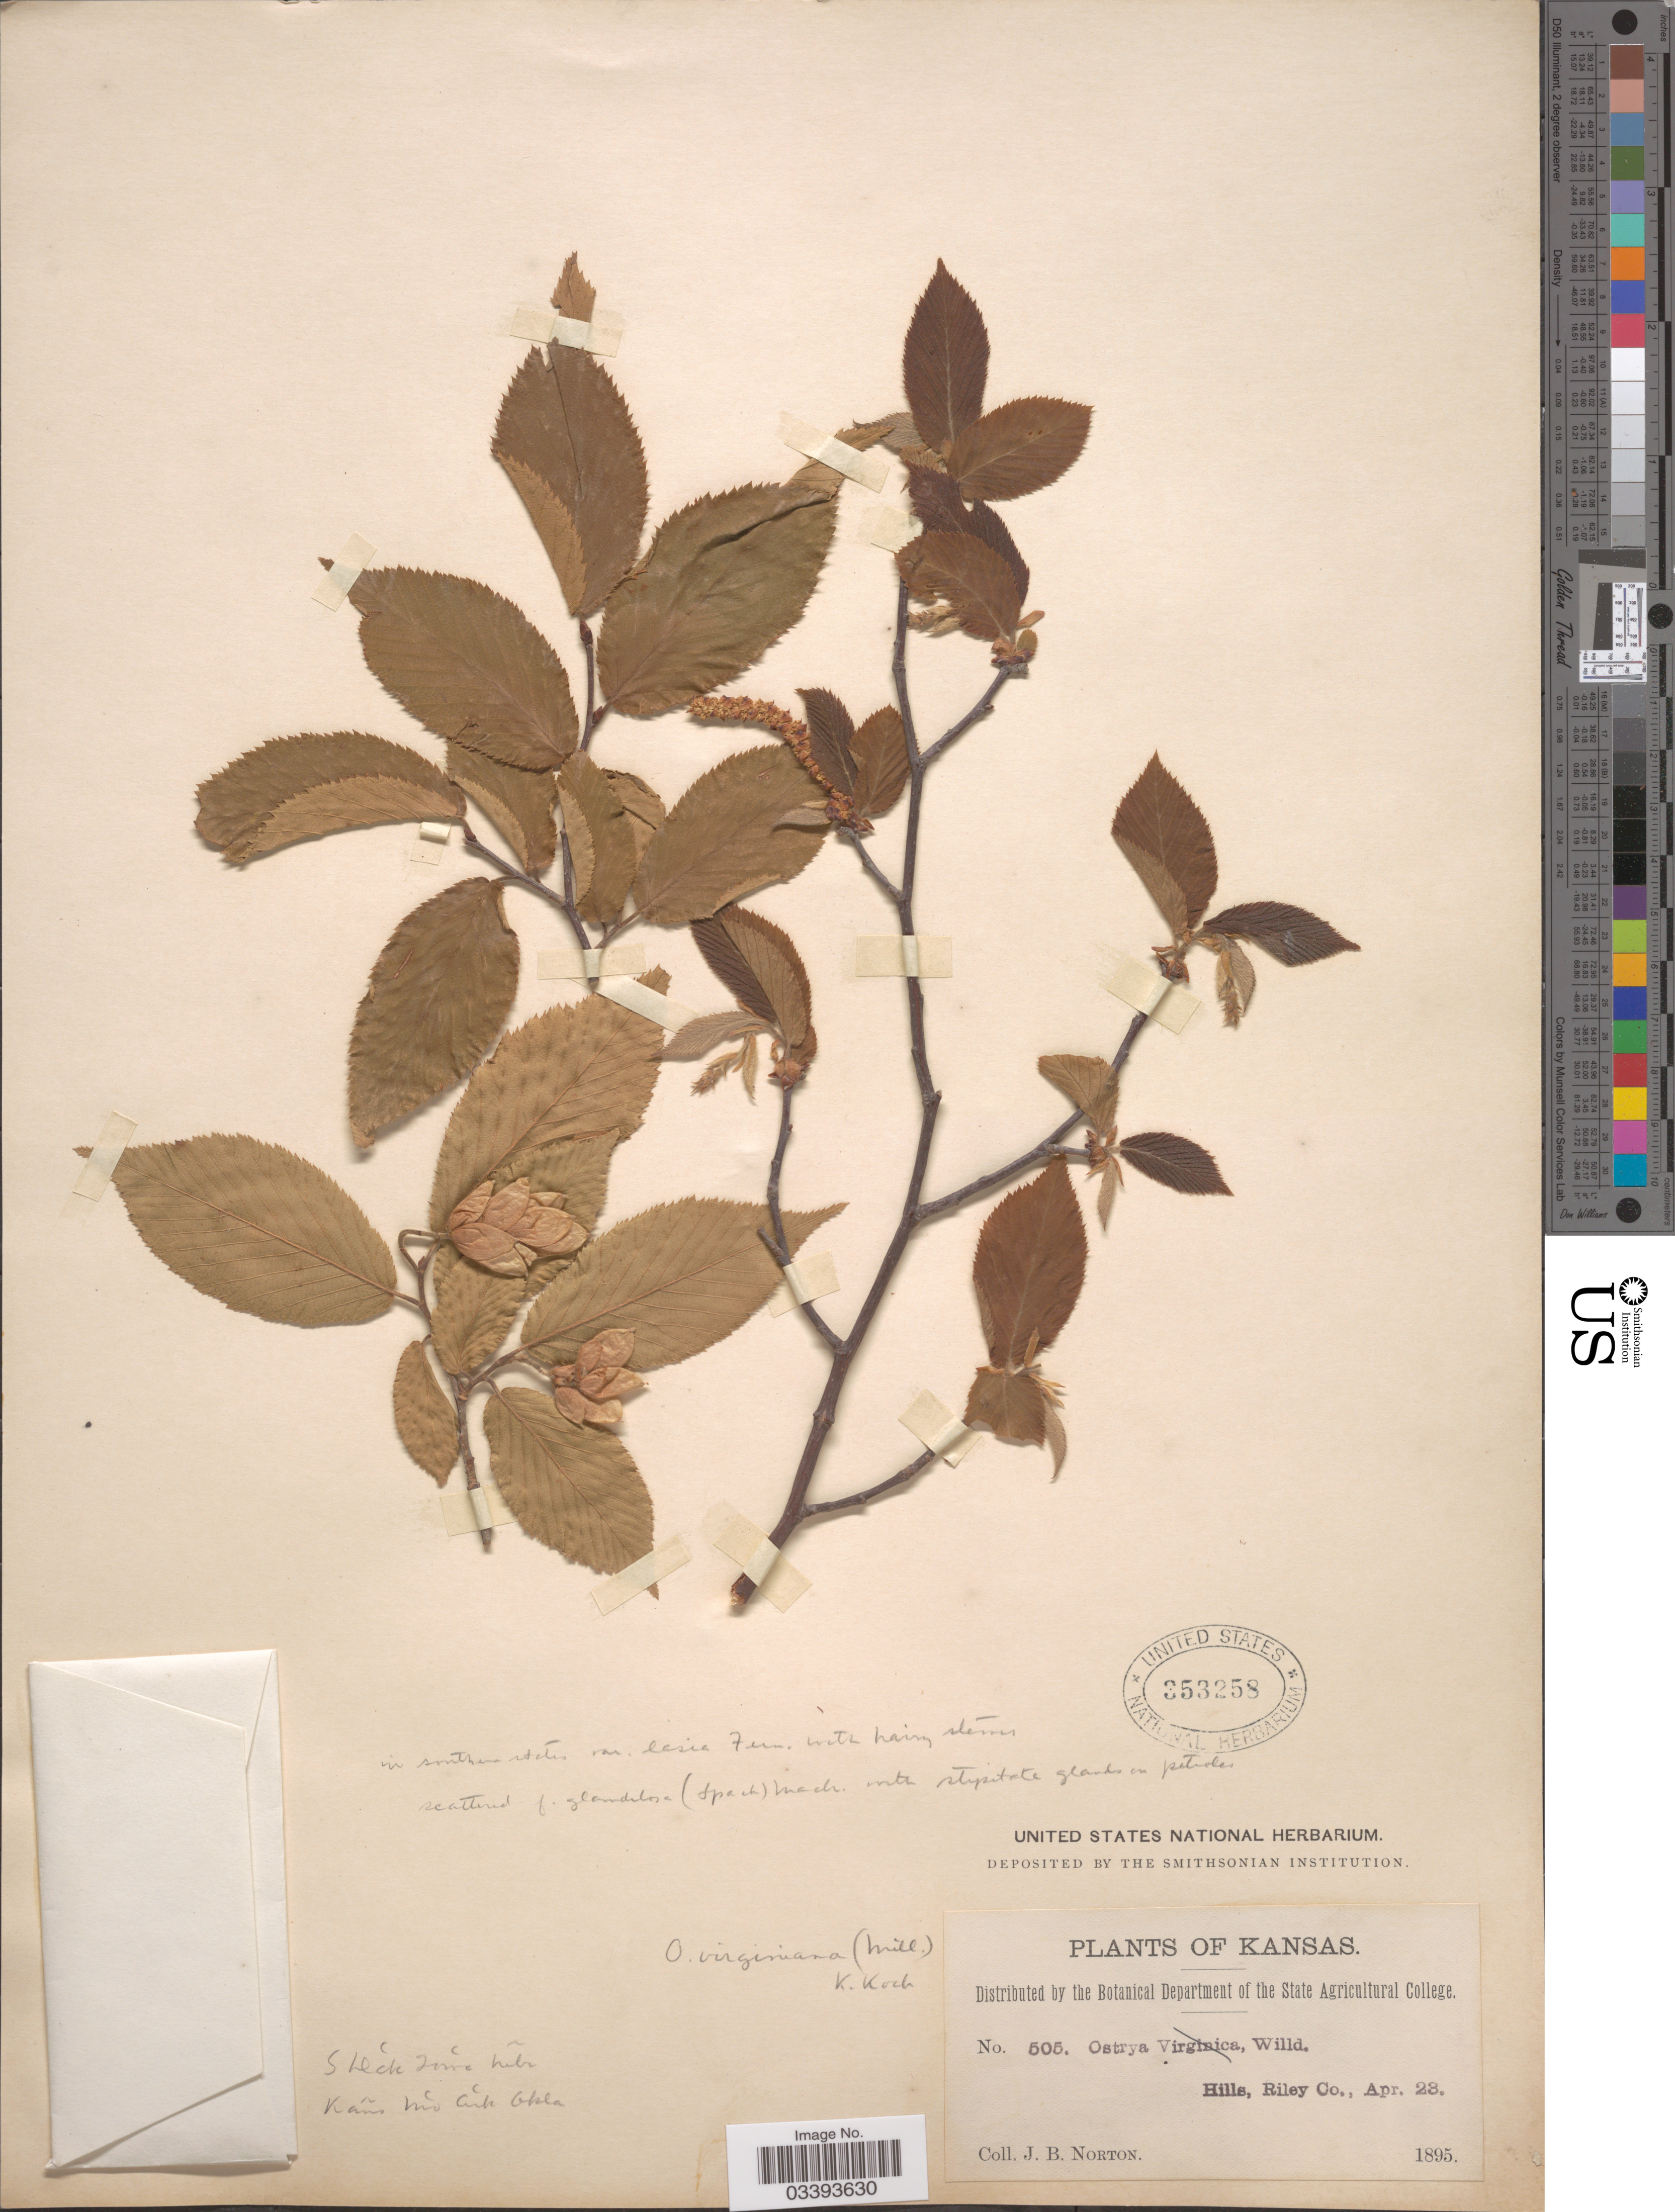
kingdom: Plantae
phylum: Tracheophyta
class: Magnoliopsida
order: Fagales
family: Betulaceae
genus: Ostrya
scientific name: Ostrya virginiana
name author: (Mill.) K. Koch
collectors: J. B. Norton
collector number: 505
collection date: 1895-04-28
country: United States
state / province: Kansas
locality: Hills, Riley Co.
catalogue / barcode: US 353258